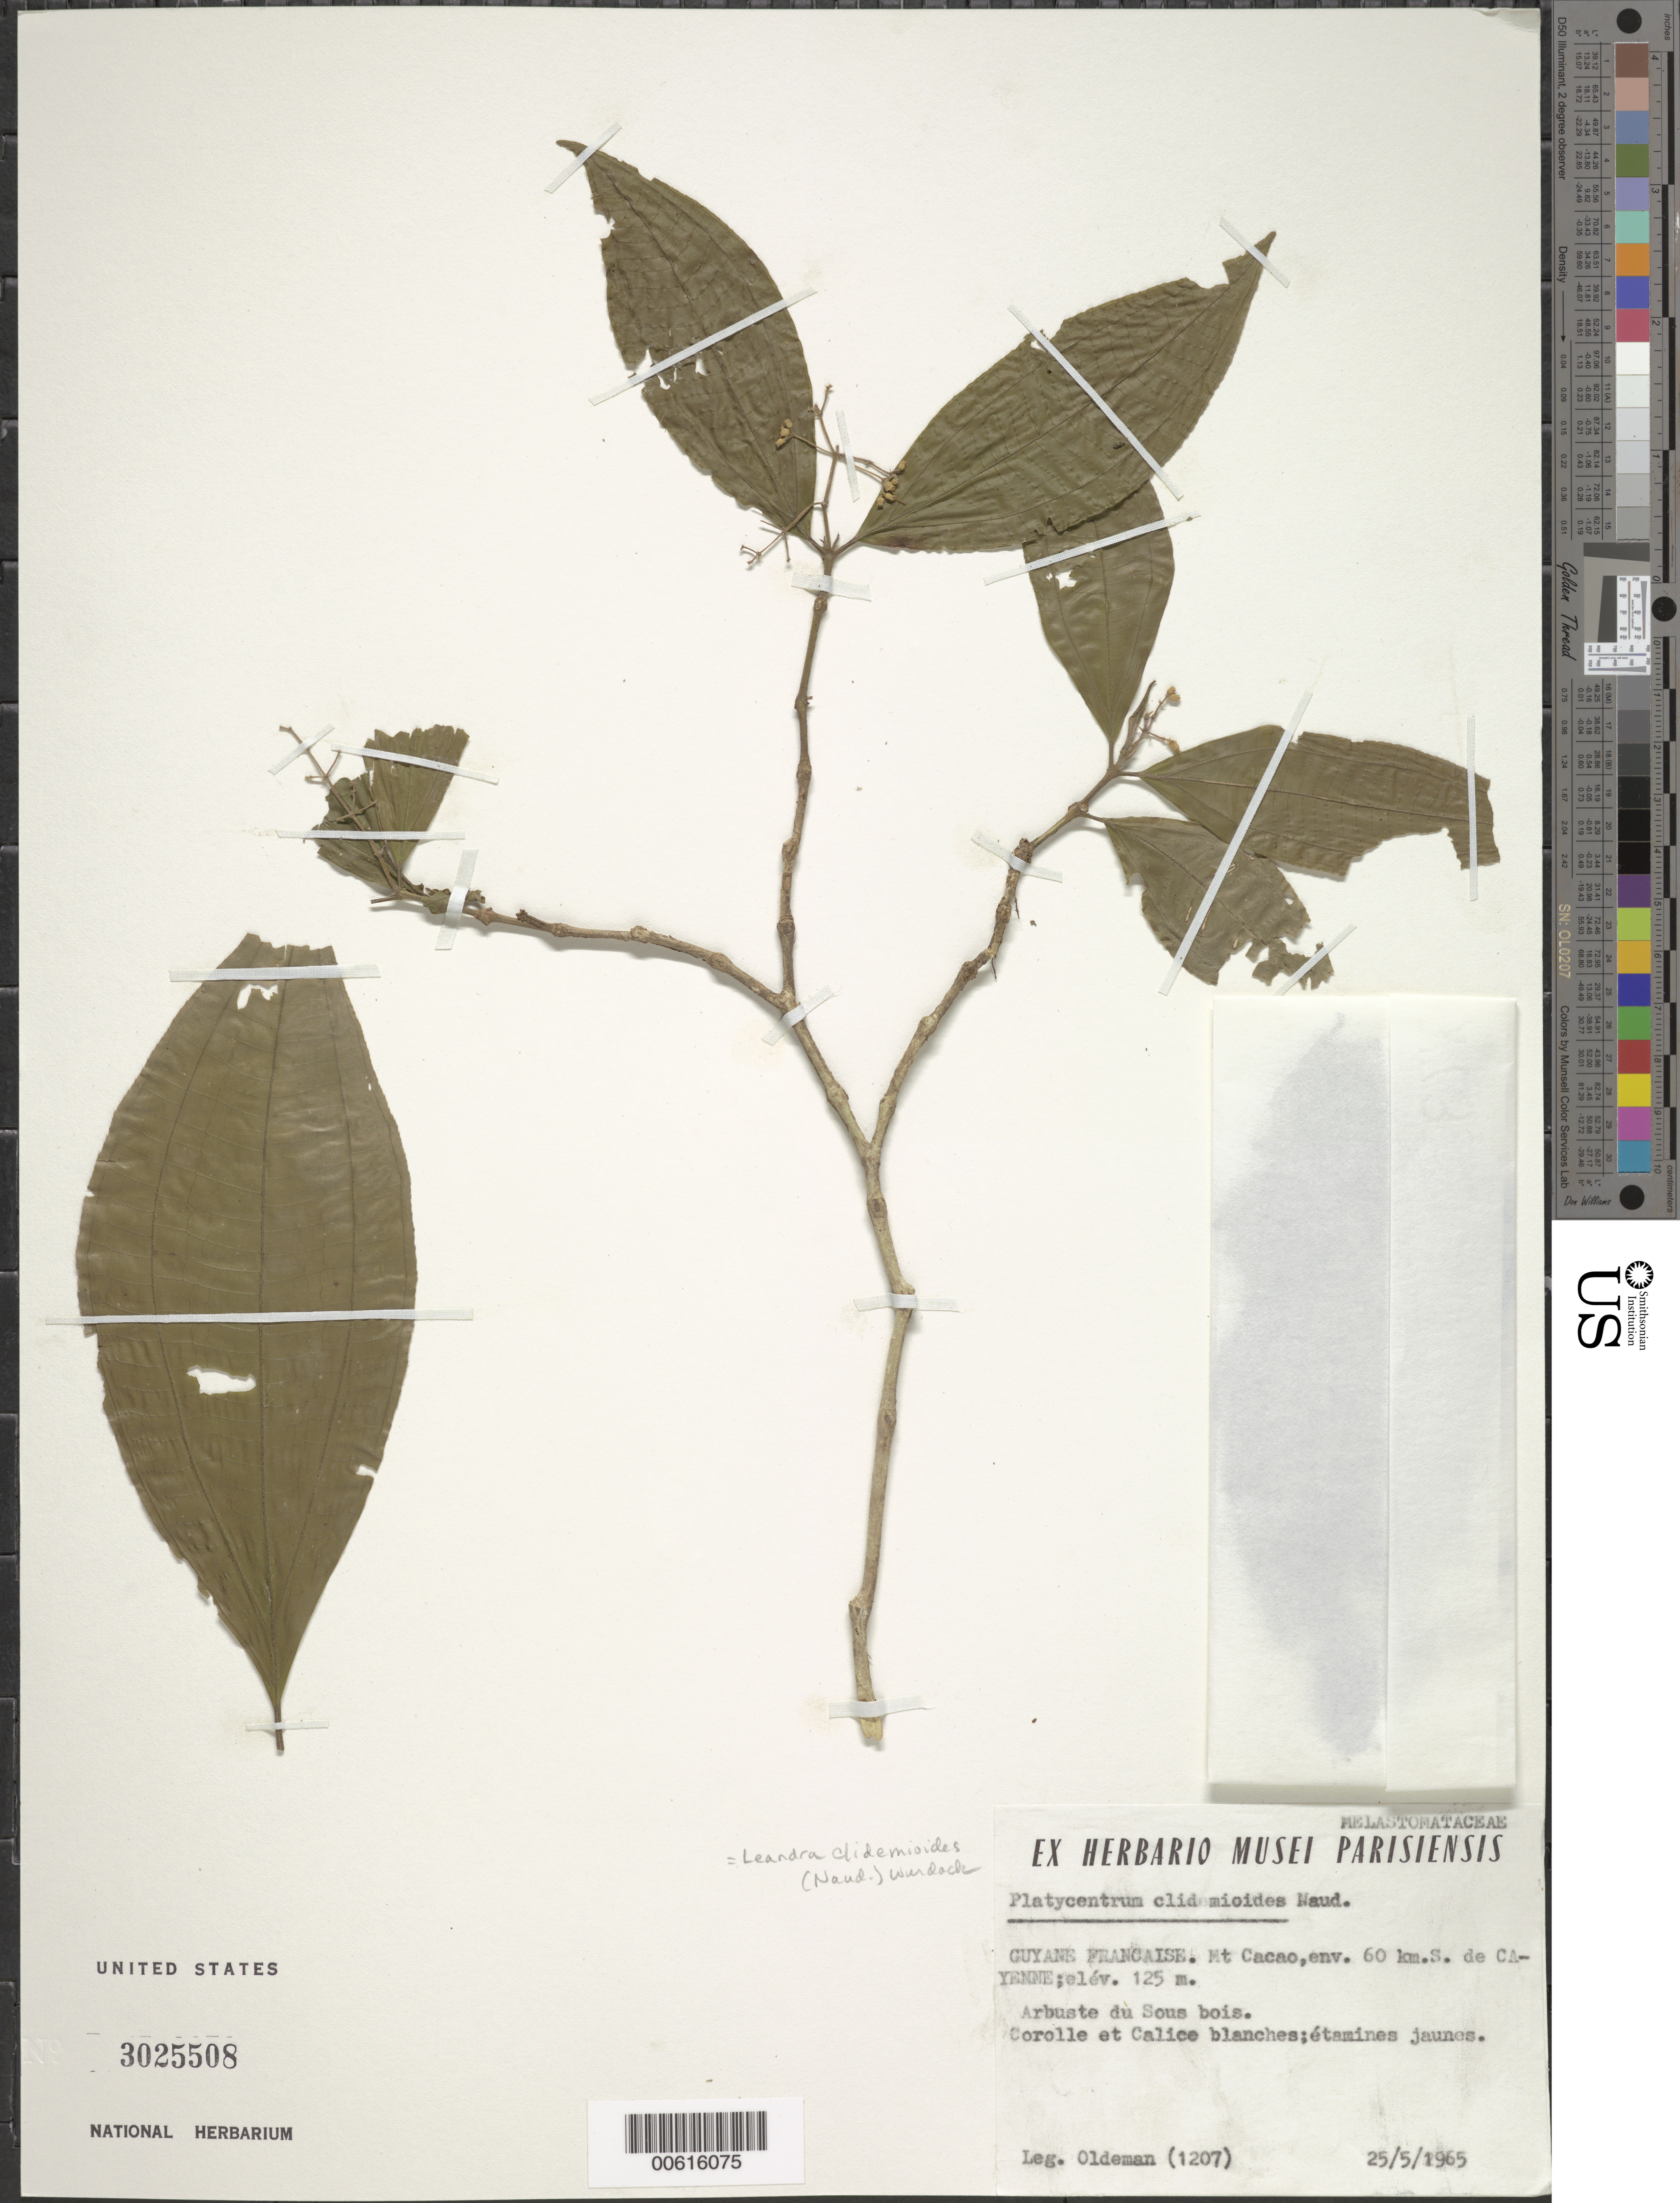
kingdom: Plantae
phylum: Tracheophyta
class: Magnoliopsida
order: Myrtales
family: Melastomataceae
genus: Leandra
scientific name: Leandra clidemioides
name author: (Naudin) Wurdack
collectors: R. Oldeman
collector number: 1207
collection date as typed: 25-May-65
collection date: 1965-05-25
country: French Guiana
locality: Mt. Cacao, env. 60 km S de Cayenne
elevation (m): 125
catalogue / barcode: US 3025508